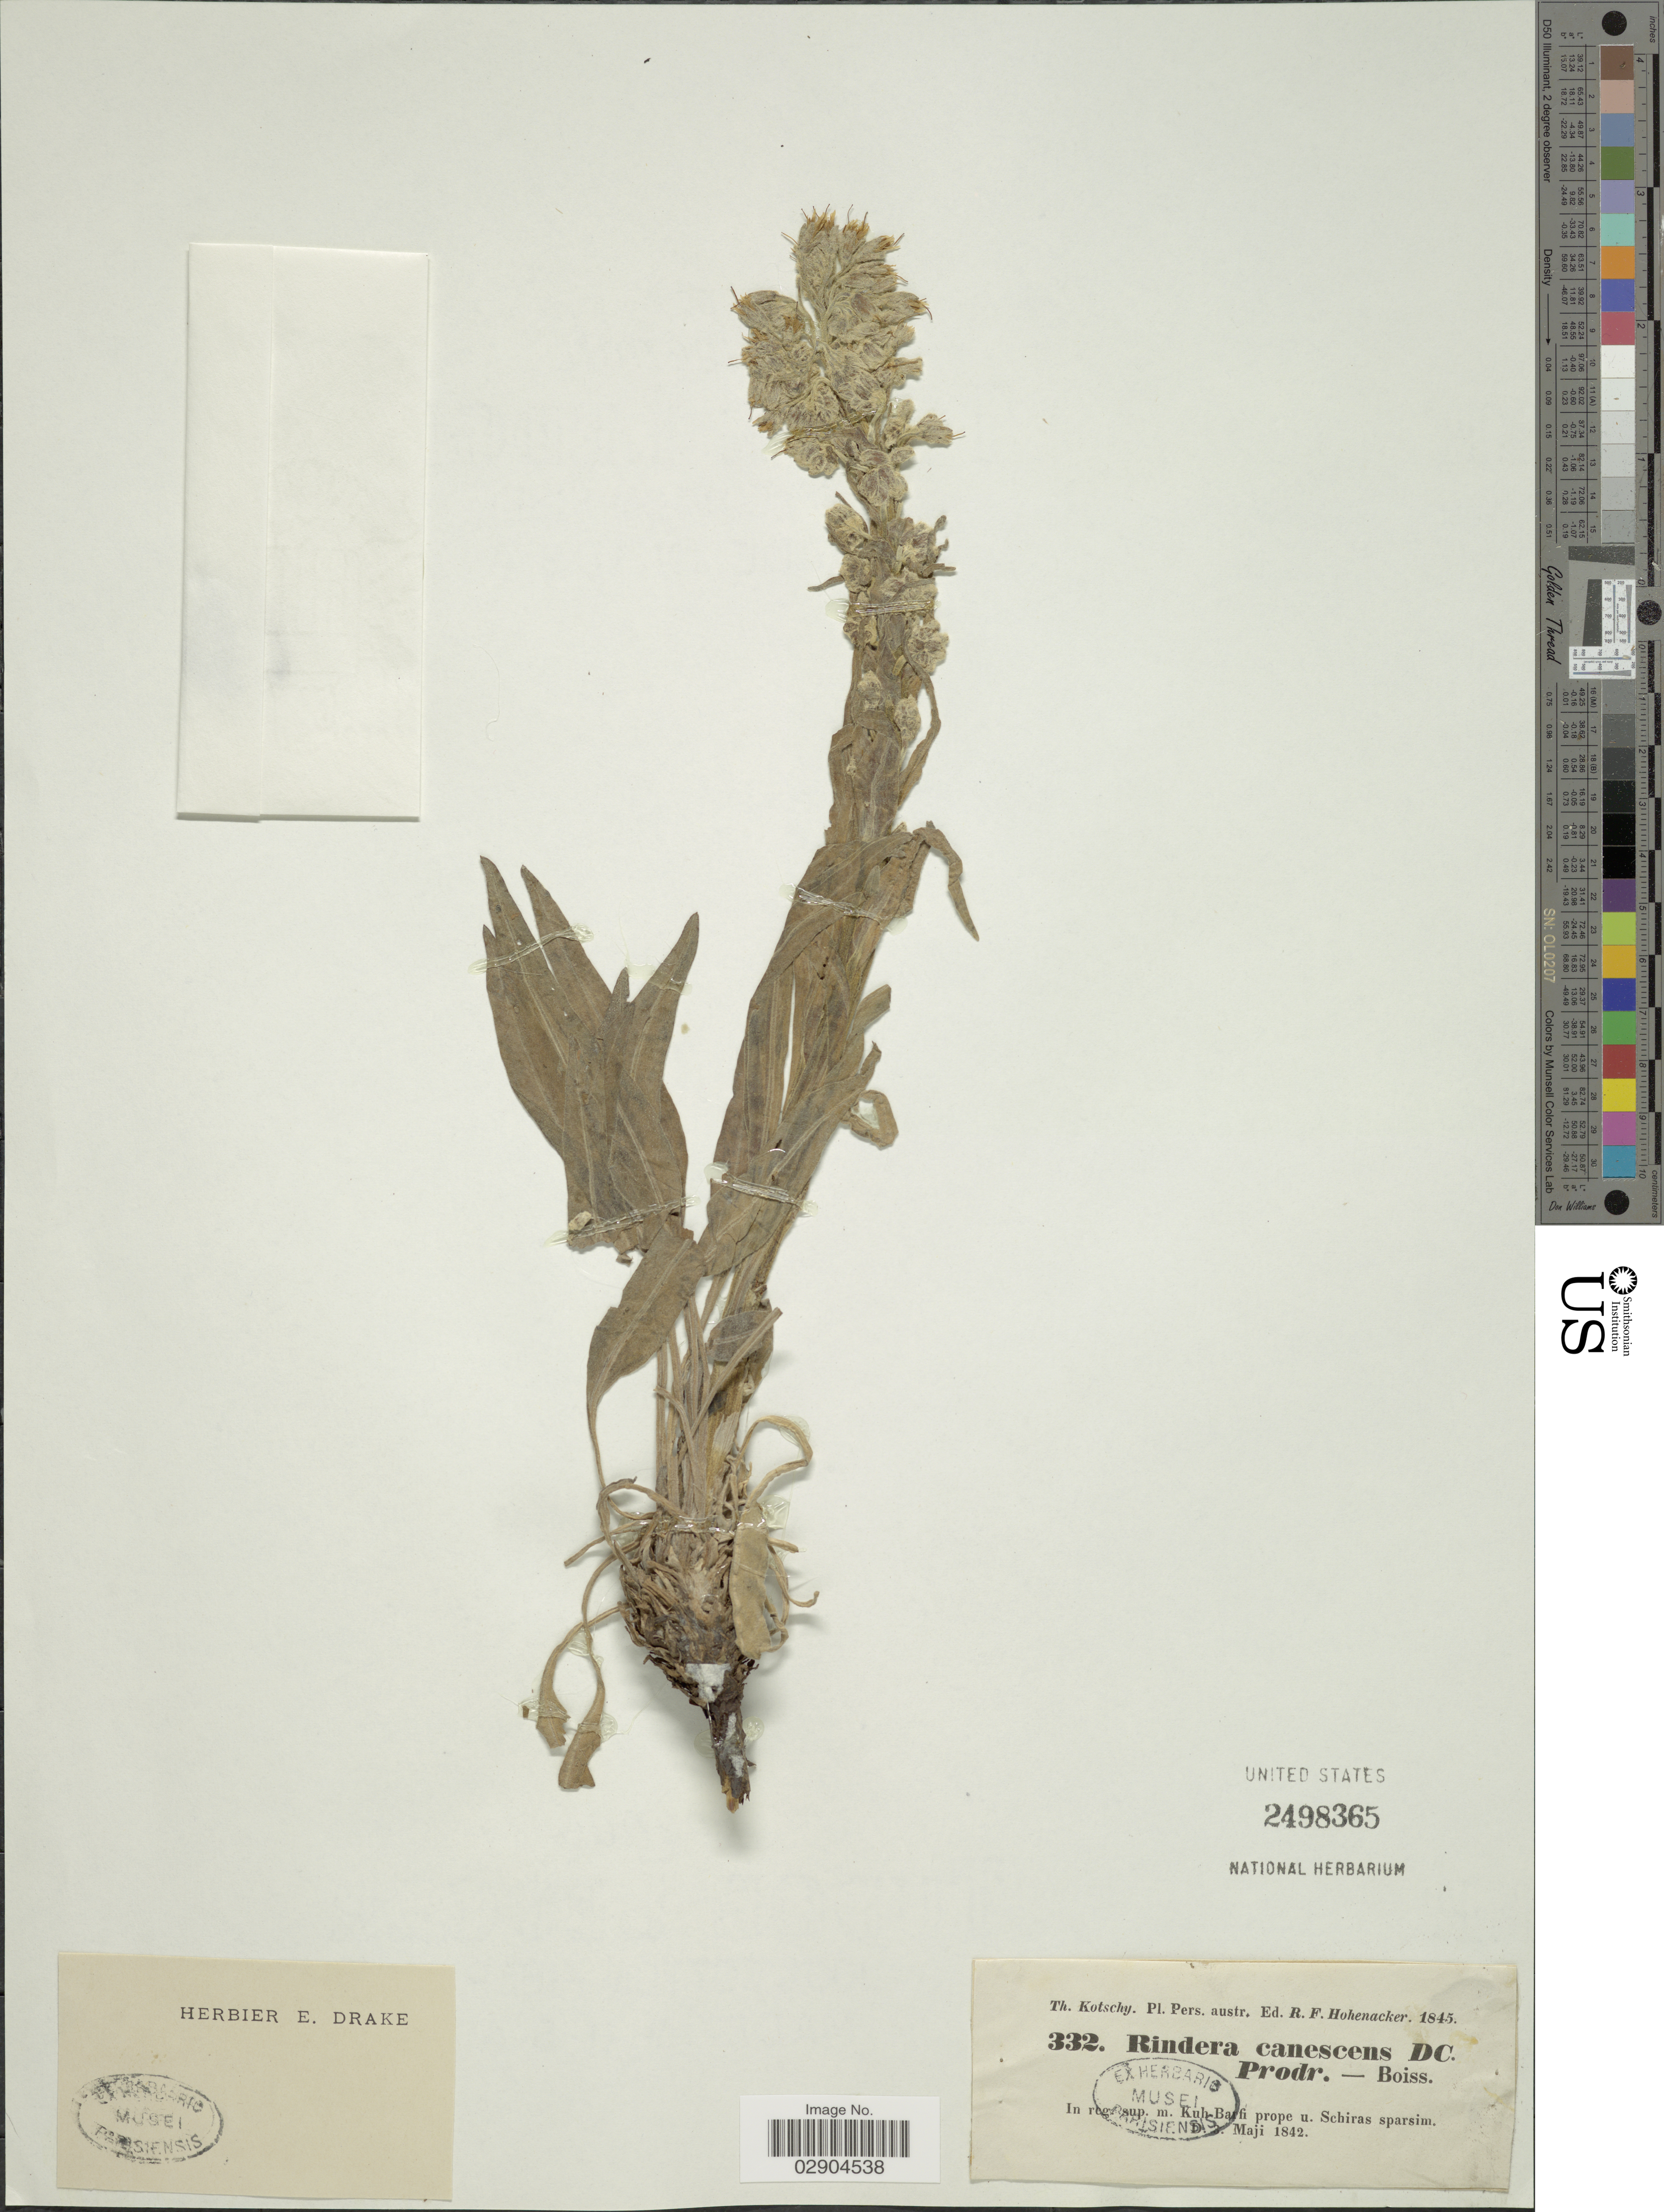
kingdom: Plantae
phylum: Tracheophyta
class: Magnoliopsida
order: Boraginales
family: Boraginaceae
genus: Rindera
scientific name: Rindera canescens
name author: DC. ex A. DC.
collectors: K. G. Kotschy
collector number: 332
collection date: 1842-05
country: Iran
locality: In reg. sup. m. Kuh Barfi prope u Schiras sparsim.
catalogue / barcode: US 2498365